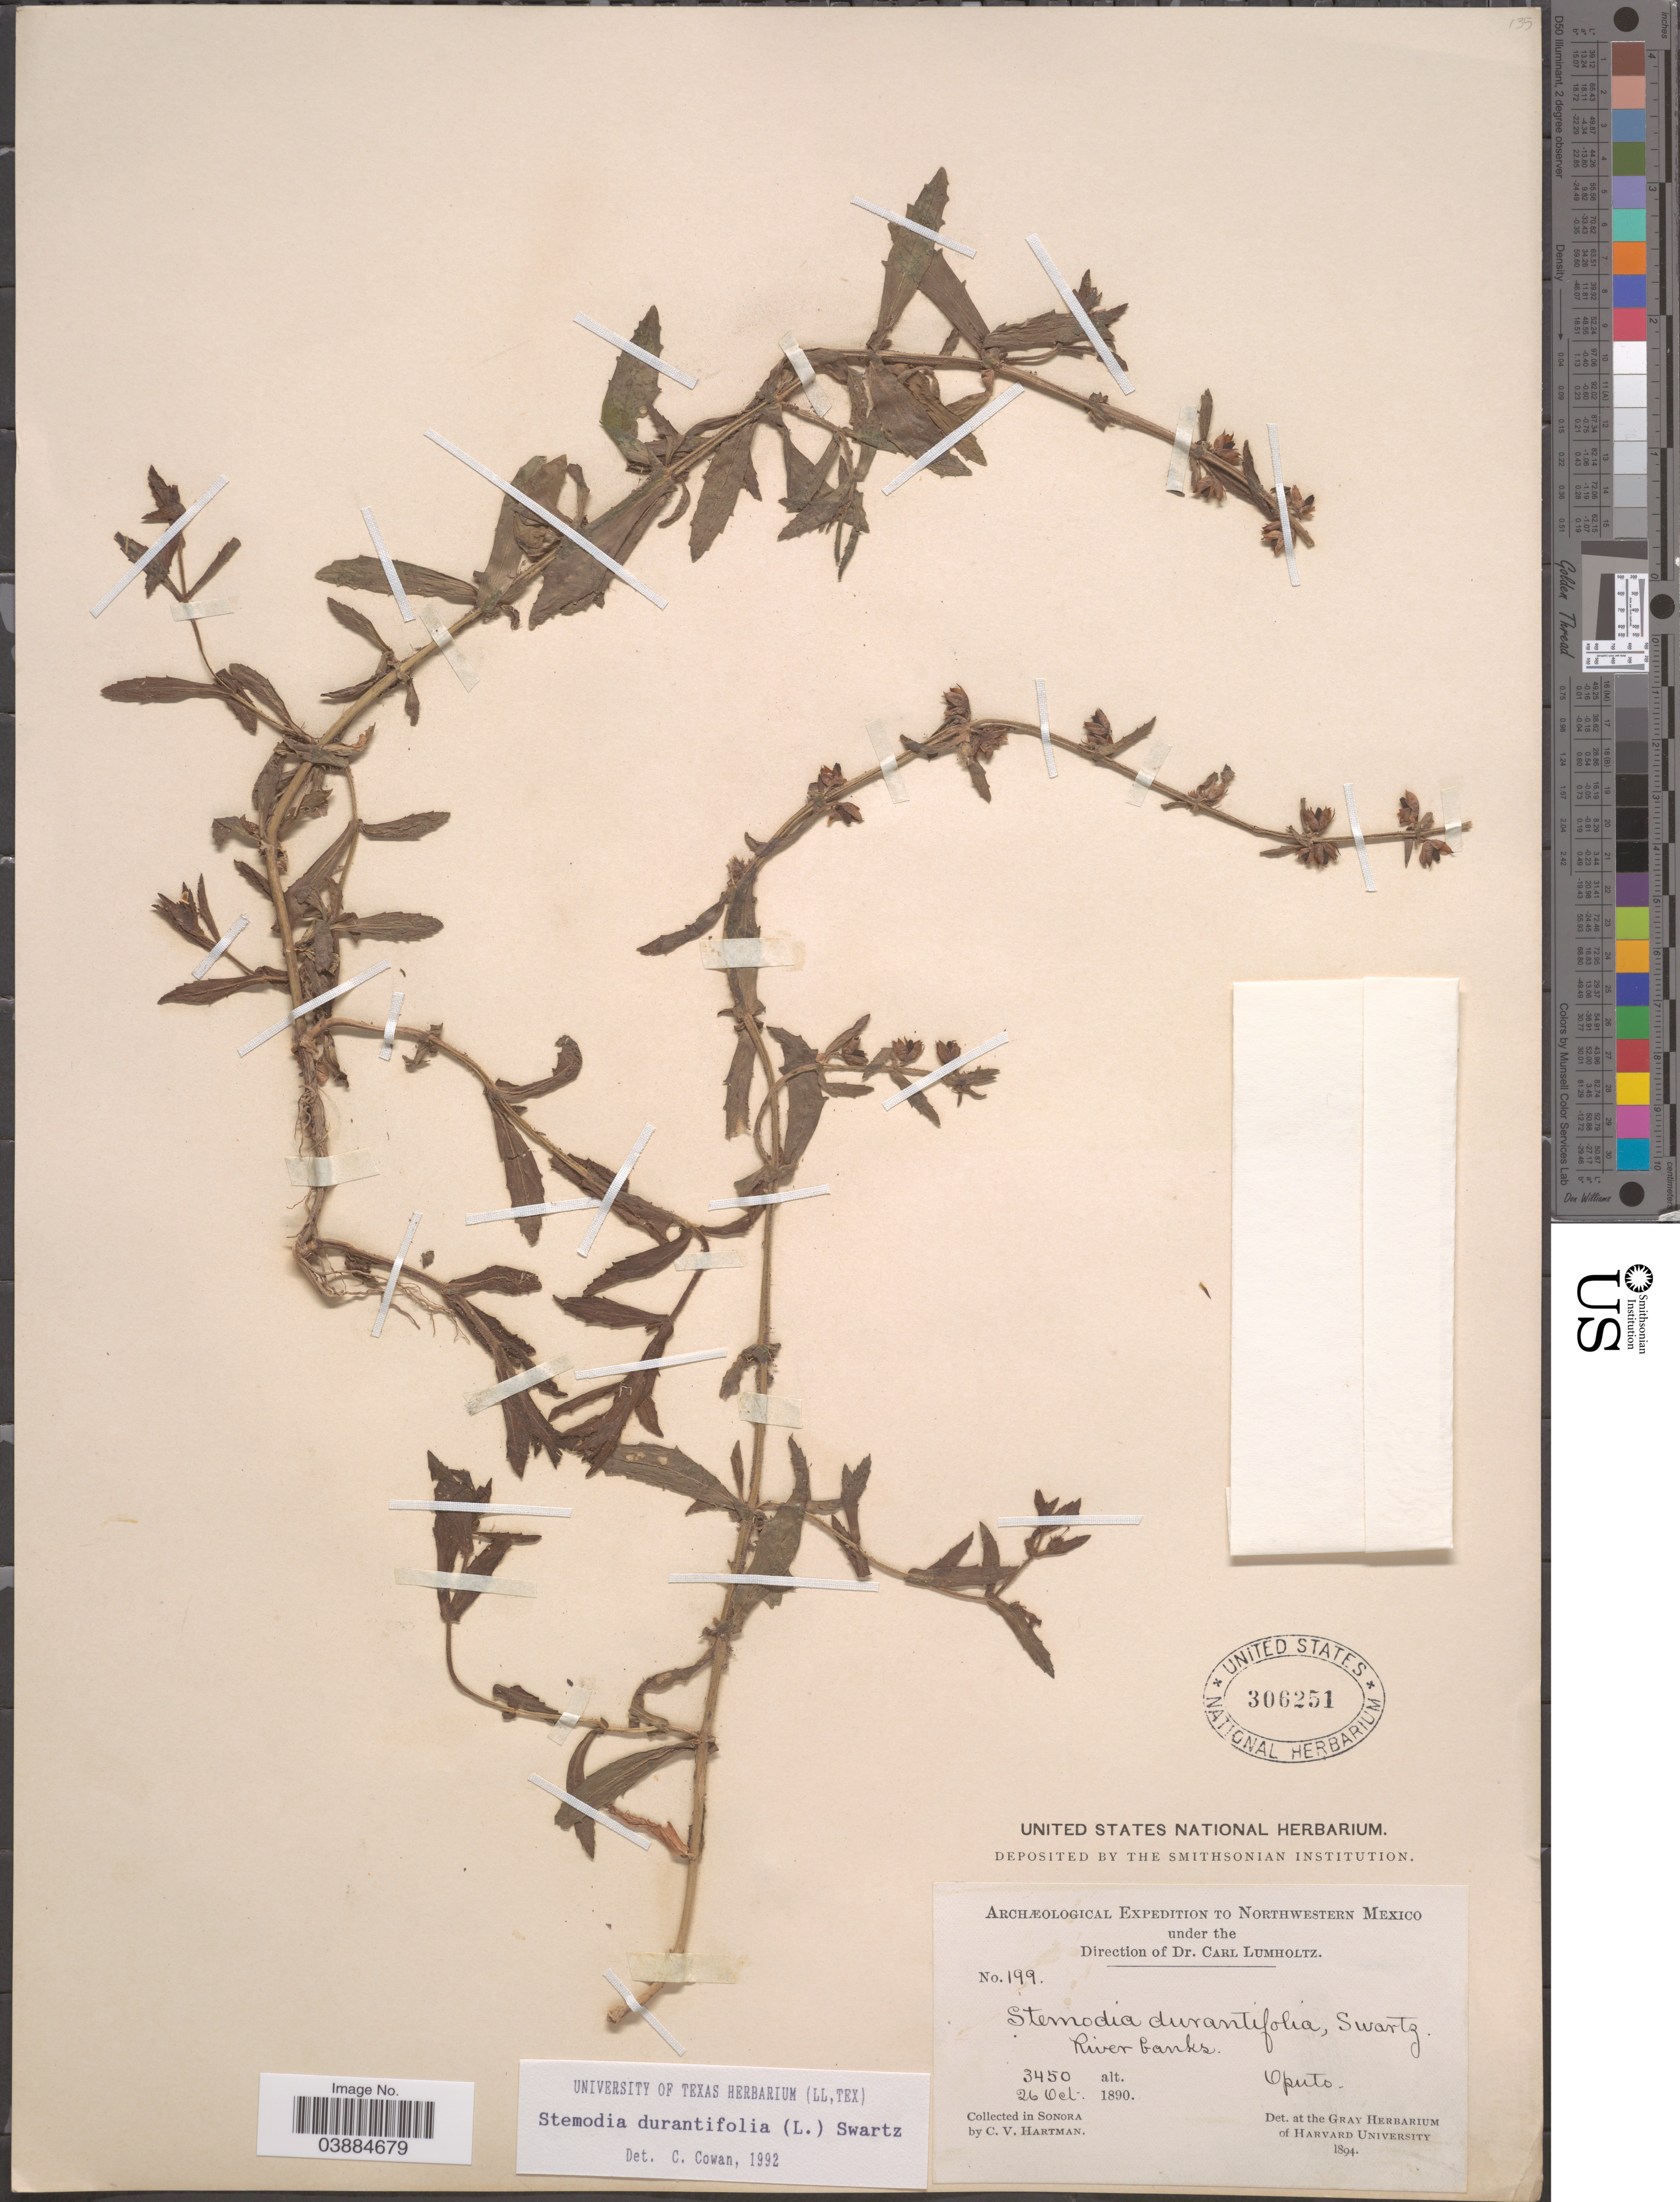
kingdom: Plantae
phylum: Tracheophyta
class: Magnoliopsida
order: Lamiales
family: Plantaginaceae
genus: Stemodia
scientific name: Stemodia durantifolia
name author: (L.) Sw.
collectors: C. V. Hartman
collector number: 199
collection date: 1890-10-26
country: Mexico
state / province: Sonora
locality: Northwestern Mexico. Oputo.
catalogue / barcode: US 306251